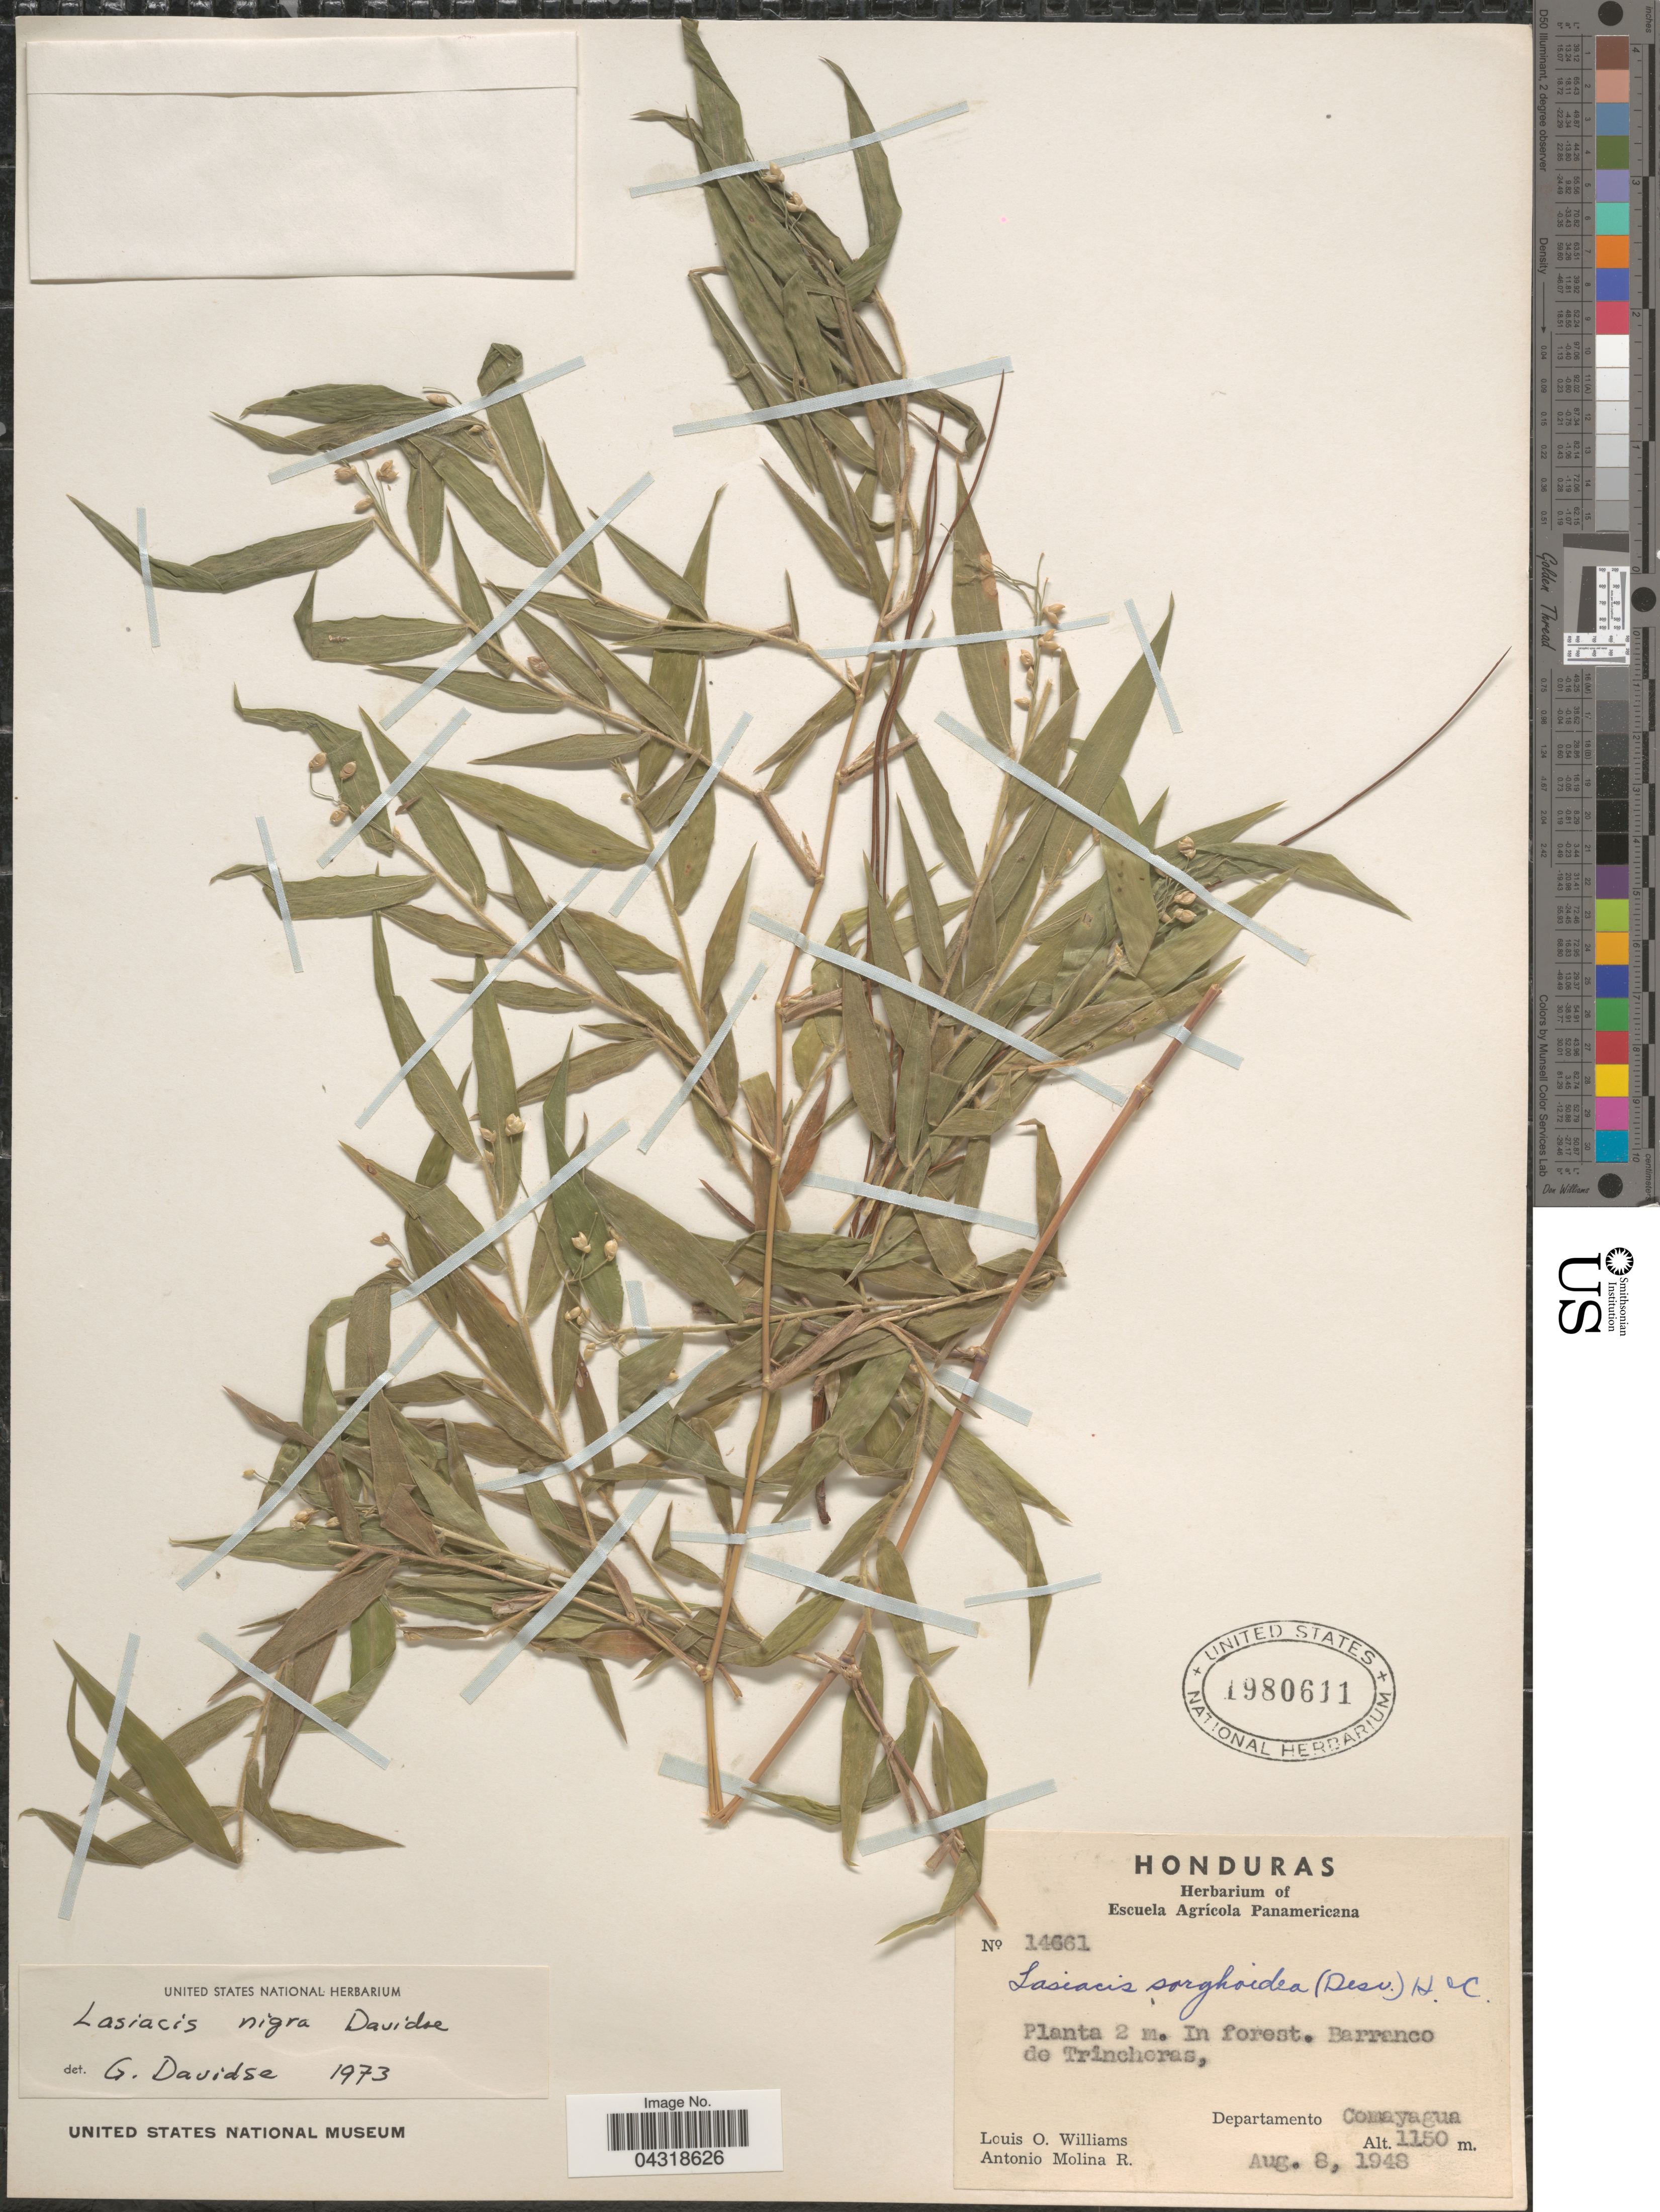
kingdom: Plantae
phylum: Tracheophyta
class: Liliopsida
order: Poales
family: Poaceae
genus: Lasiacis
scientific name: Lasiacis nigra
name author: Davidse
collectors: L. O. Williams & A. Molina R.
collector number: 14661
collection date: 1948-08-08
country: Honduras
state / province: Comayagua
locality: Barranco de Trincheras, Departamento Comayagua.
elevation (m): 1150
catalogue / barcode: US 1980611